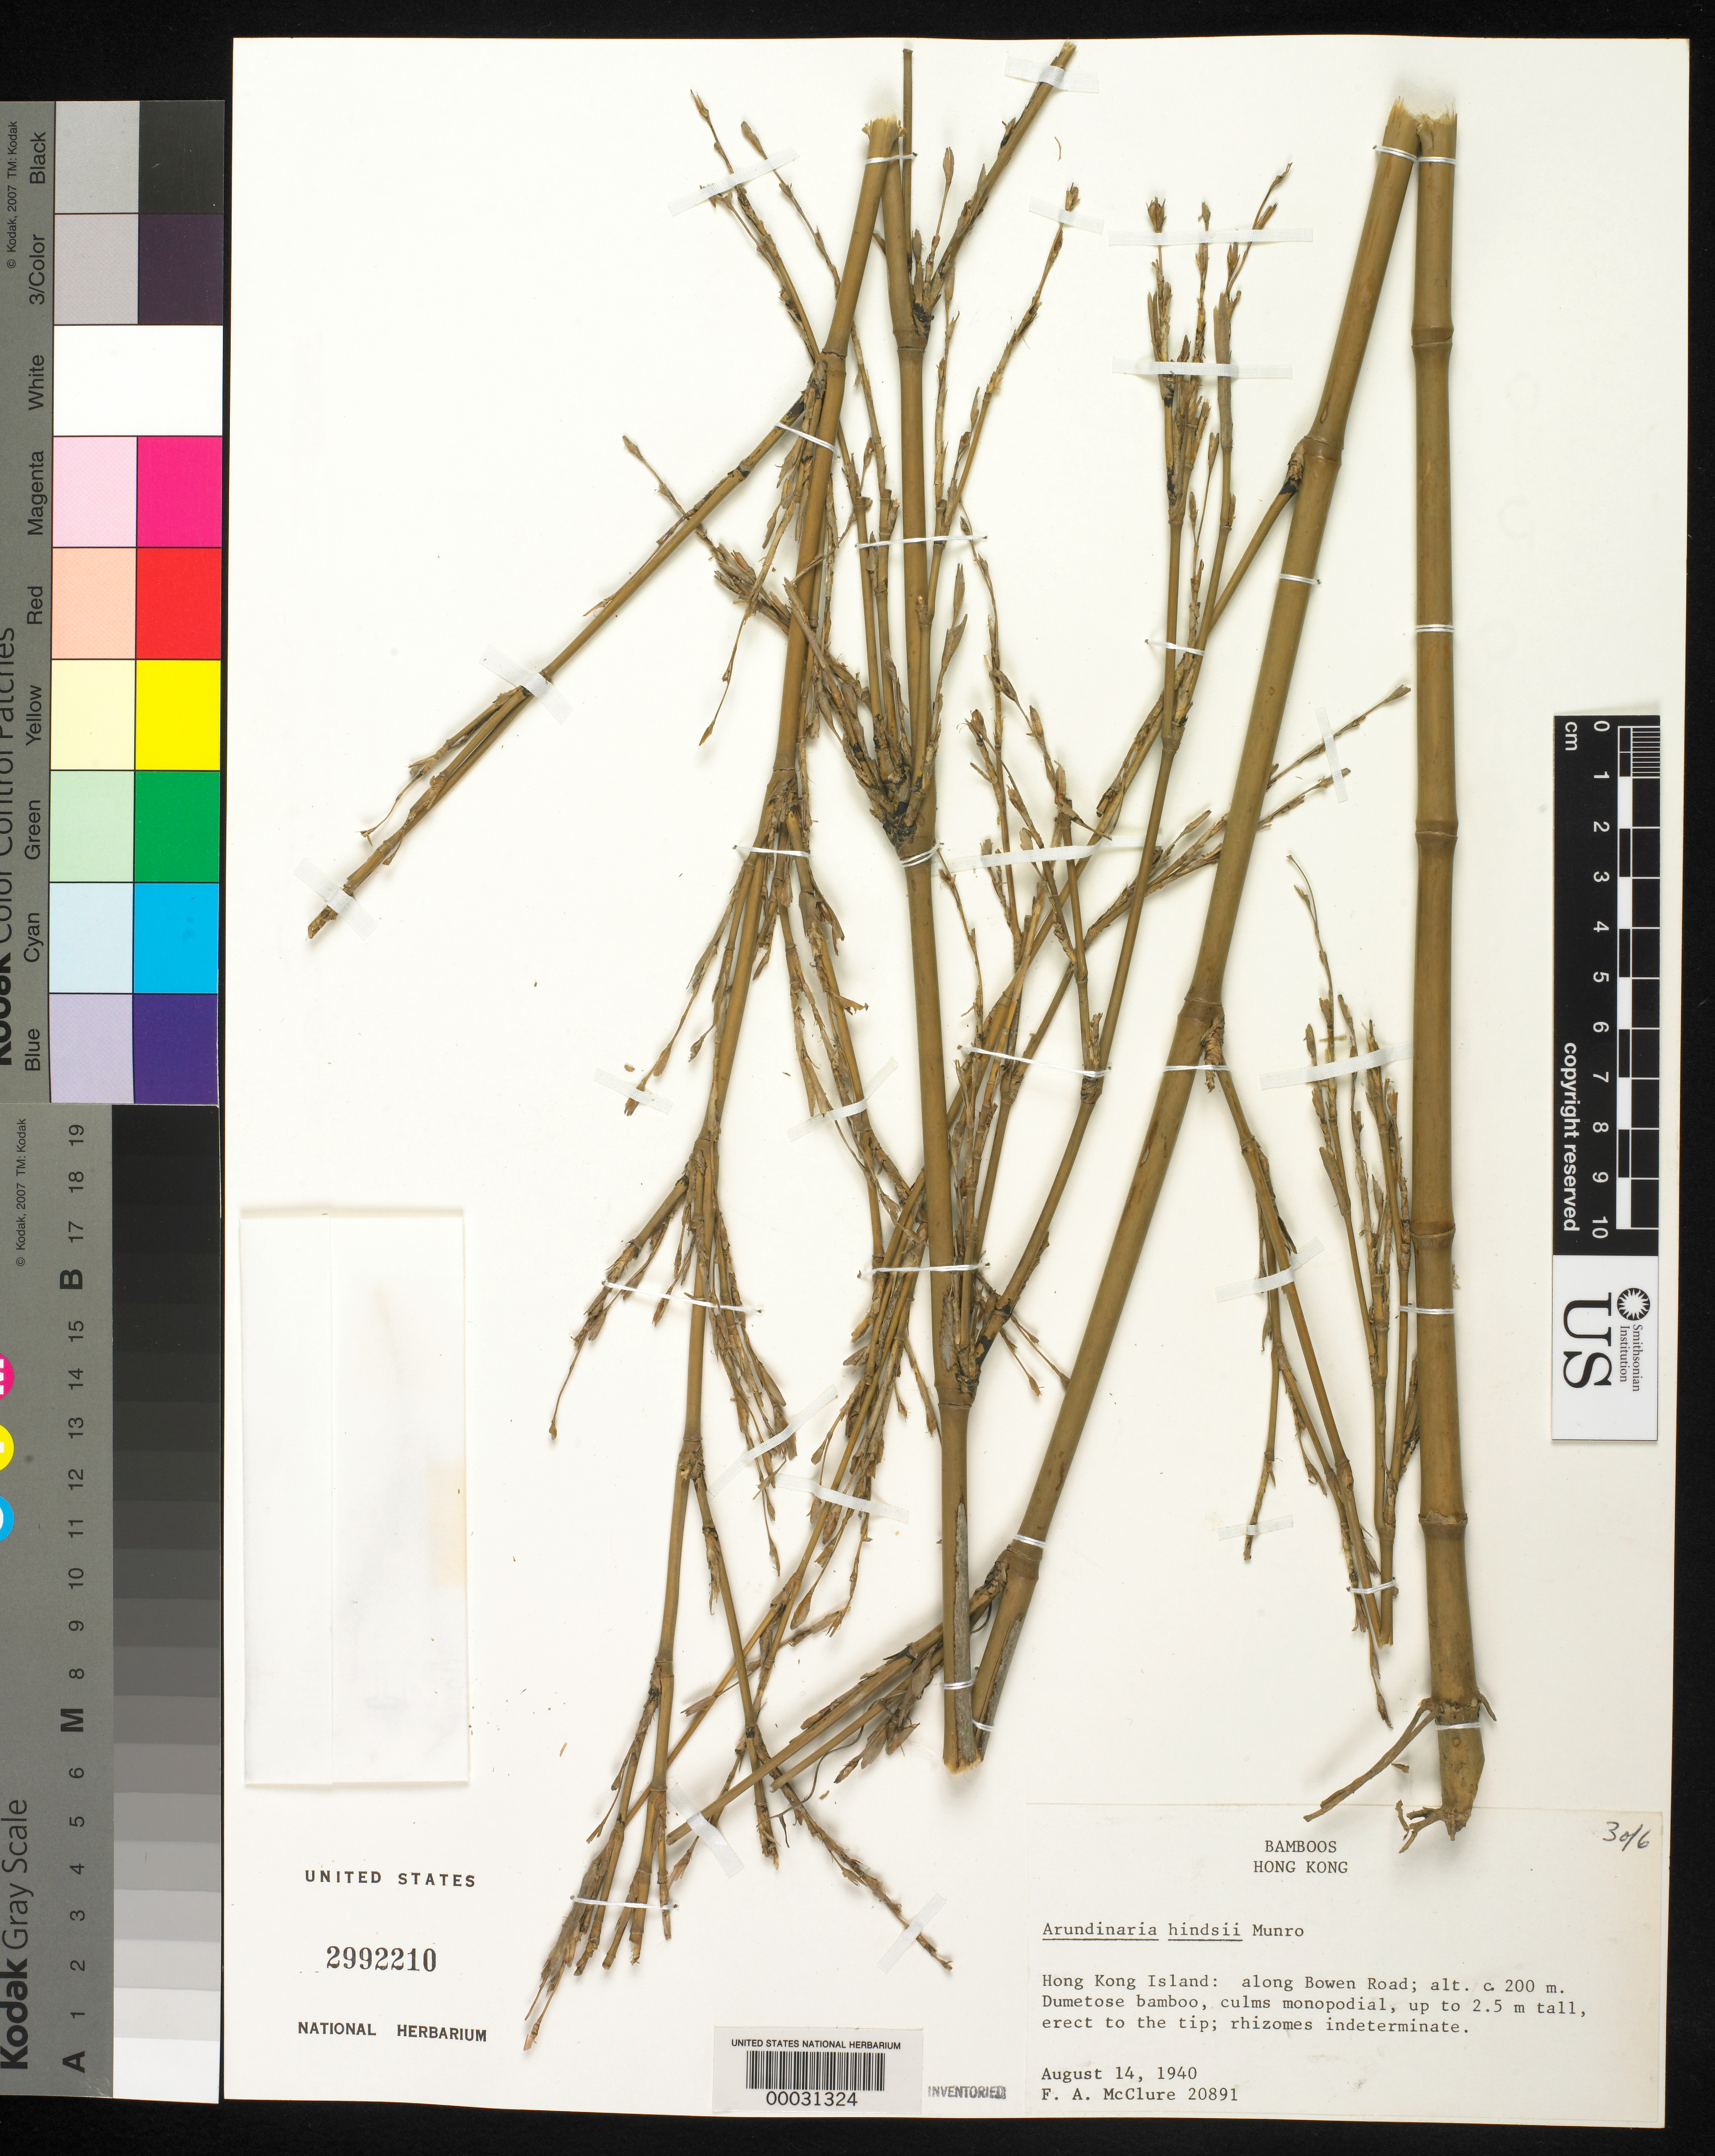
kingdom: Plantae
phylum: Tracheophyta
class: Liliopsida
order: Poales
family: Poaceae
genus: Pseudosasa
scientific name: Pseudosasa hindsii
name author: (Munro) S.L. Chen & G.Y. Sheng ex T.G. Liang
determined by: Poaceae Reorganization Project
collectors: F. A. McClure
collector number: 20891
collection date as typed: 14 Aug 1940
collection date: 1940-08-14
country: China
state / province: Hong Kong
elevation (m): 200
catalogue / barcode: US 2992210